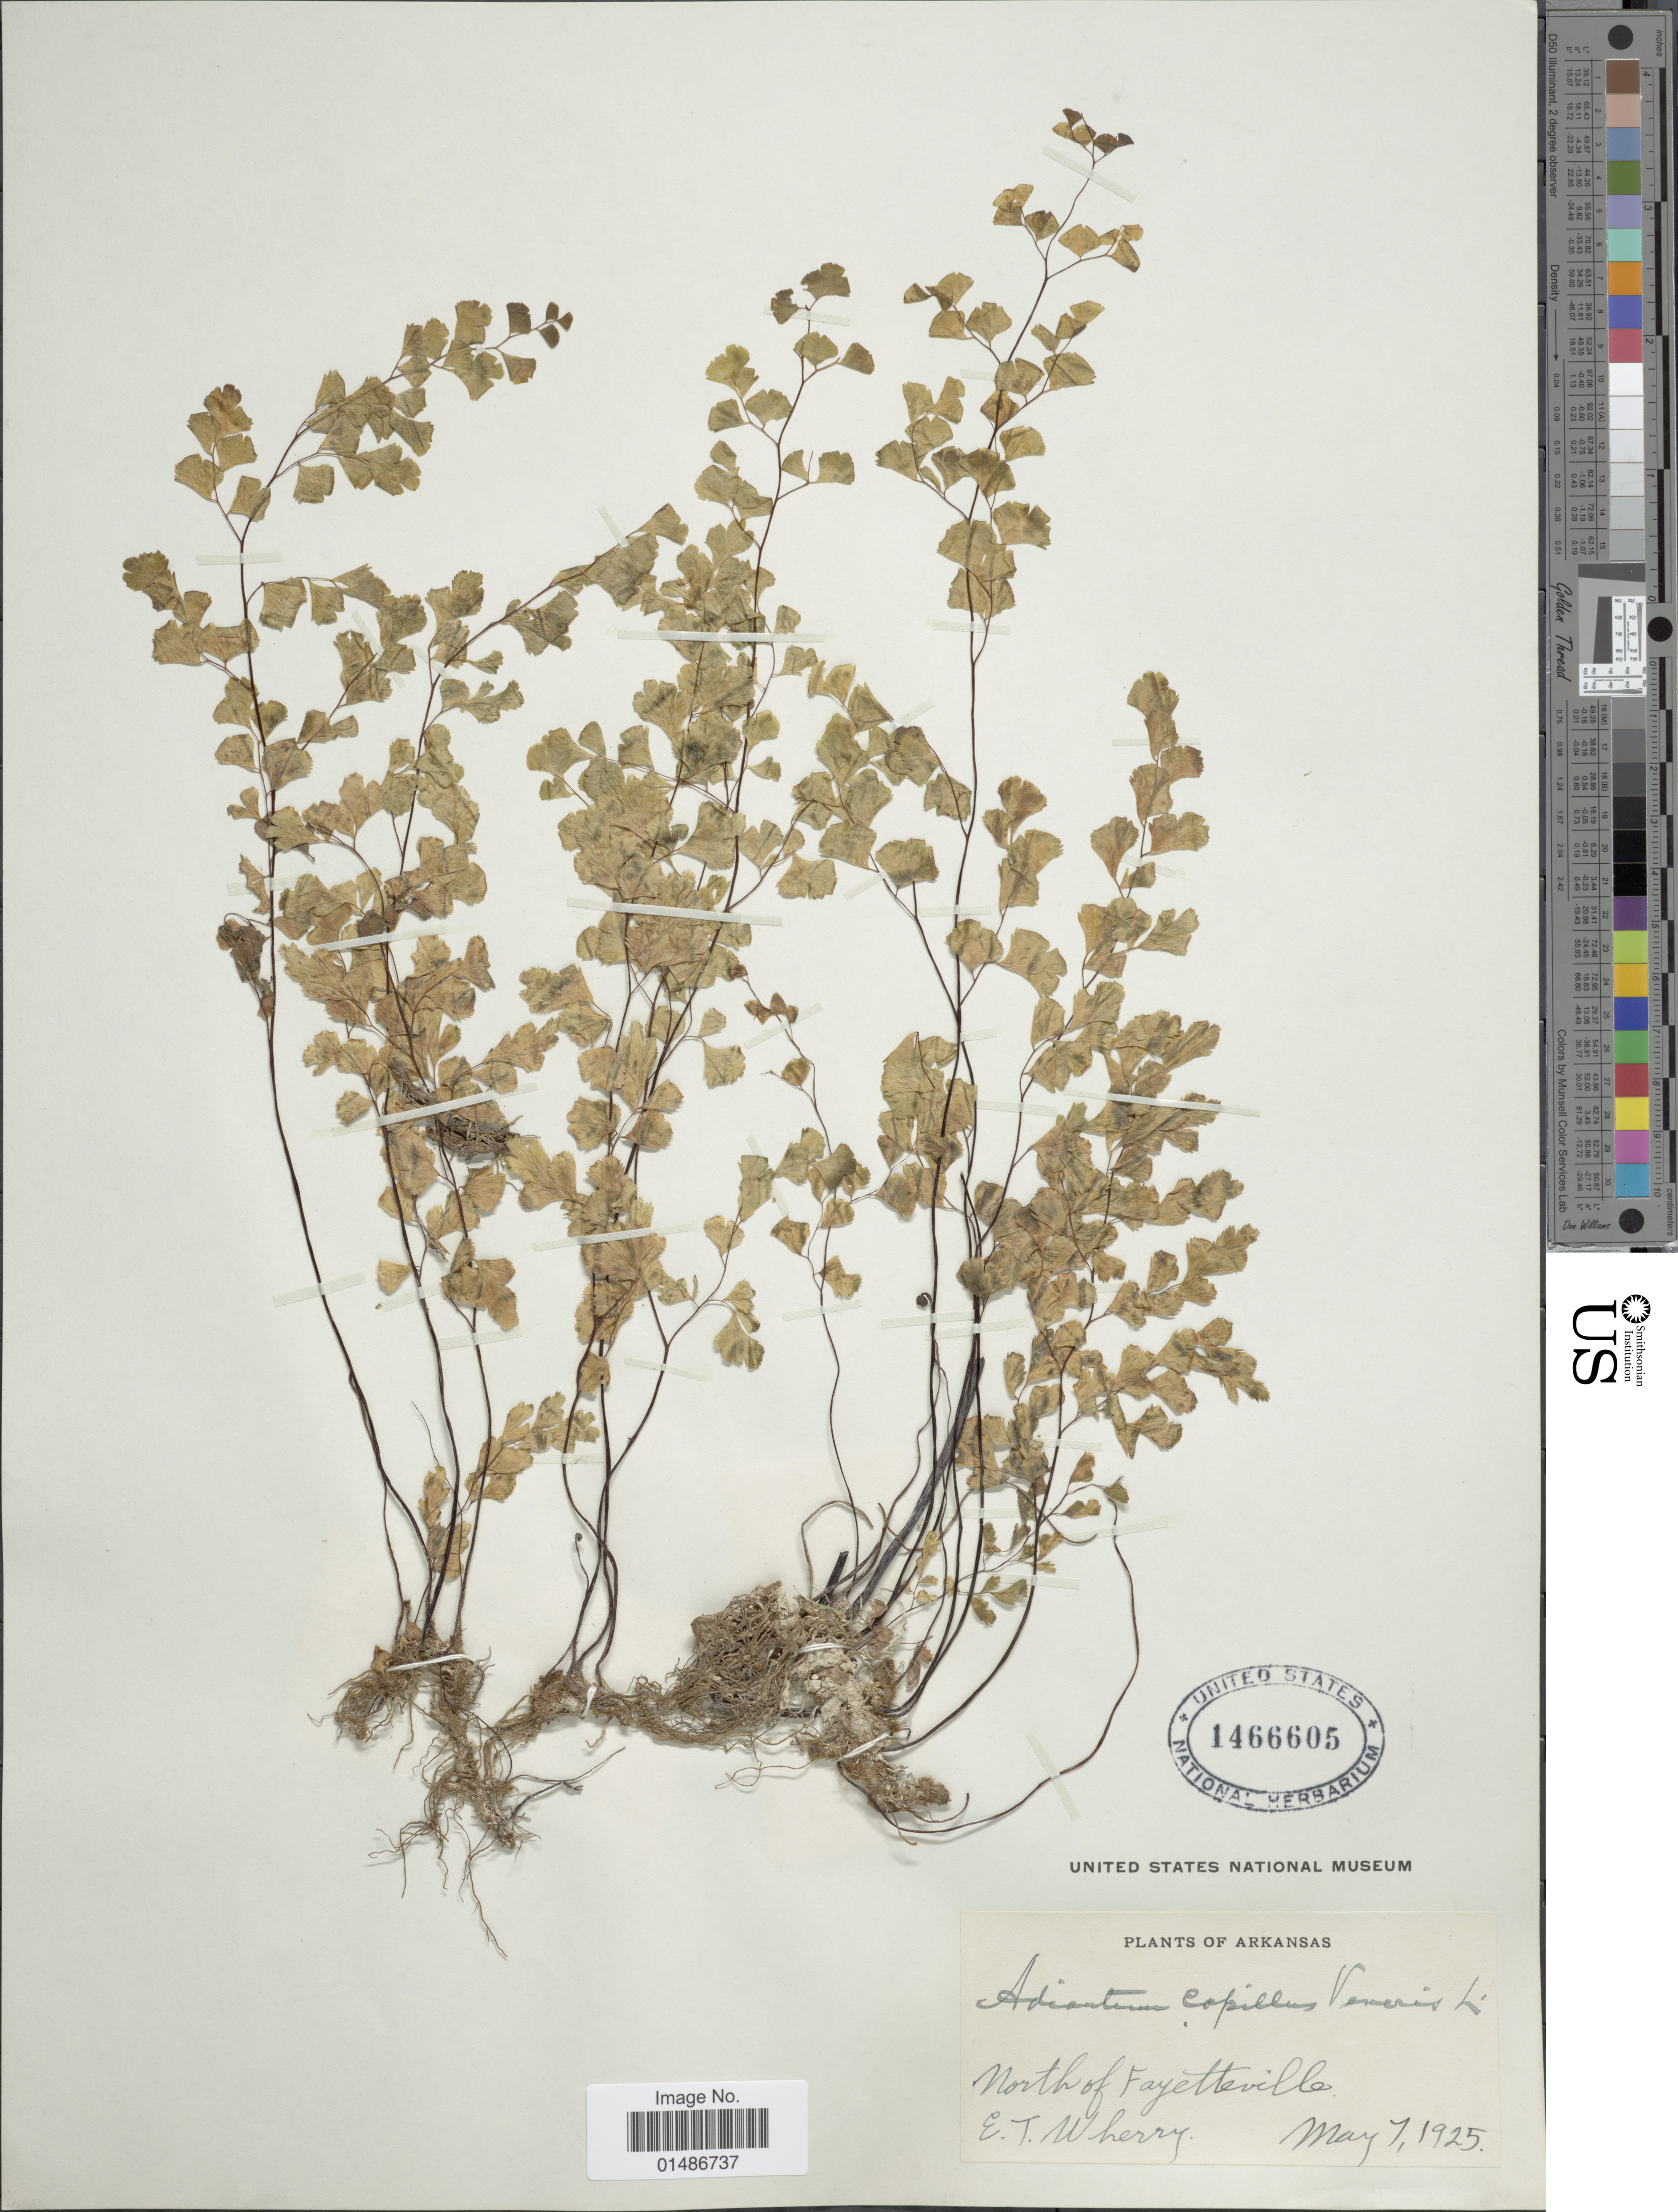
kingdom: Plantae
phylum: Tracheophyta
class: Polypodiopsida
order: Polypodiales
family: Pteridaceae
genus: Adiantum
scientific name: Adiantum capillus-veneris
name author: L.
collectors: E. T. Wherry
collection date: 1925-05-07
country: United States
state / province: Arkansas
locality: North of Fayetteville.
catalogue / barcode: US 1466605